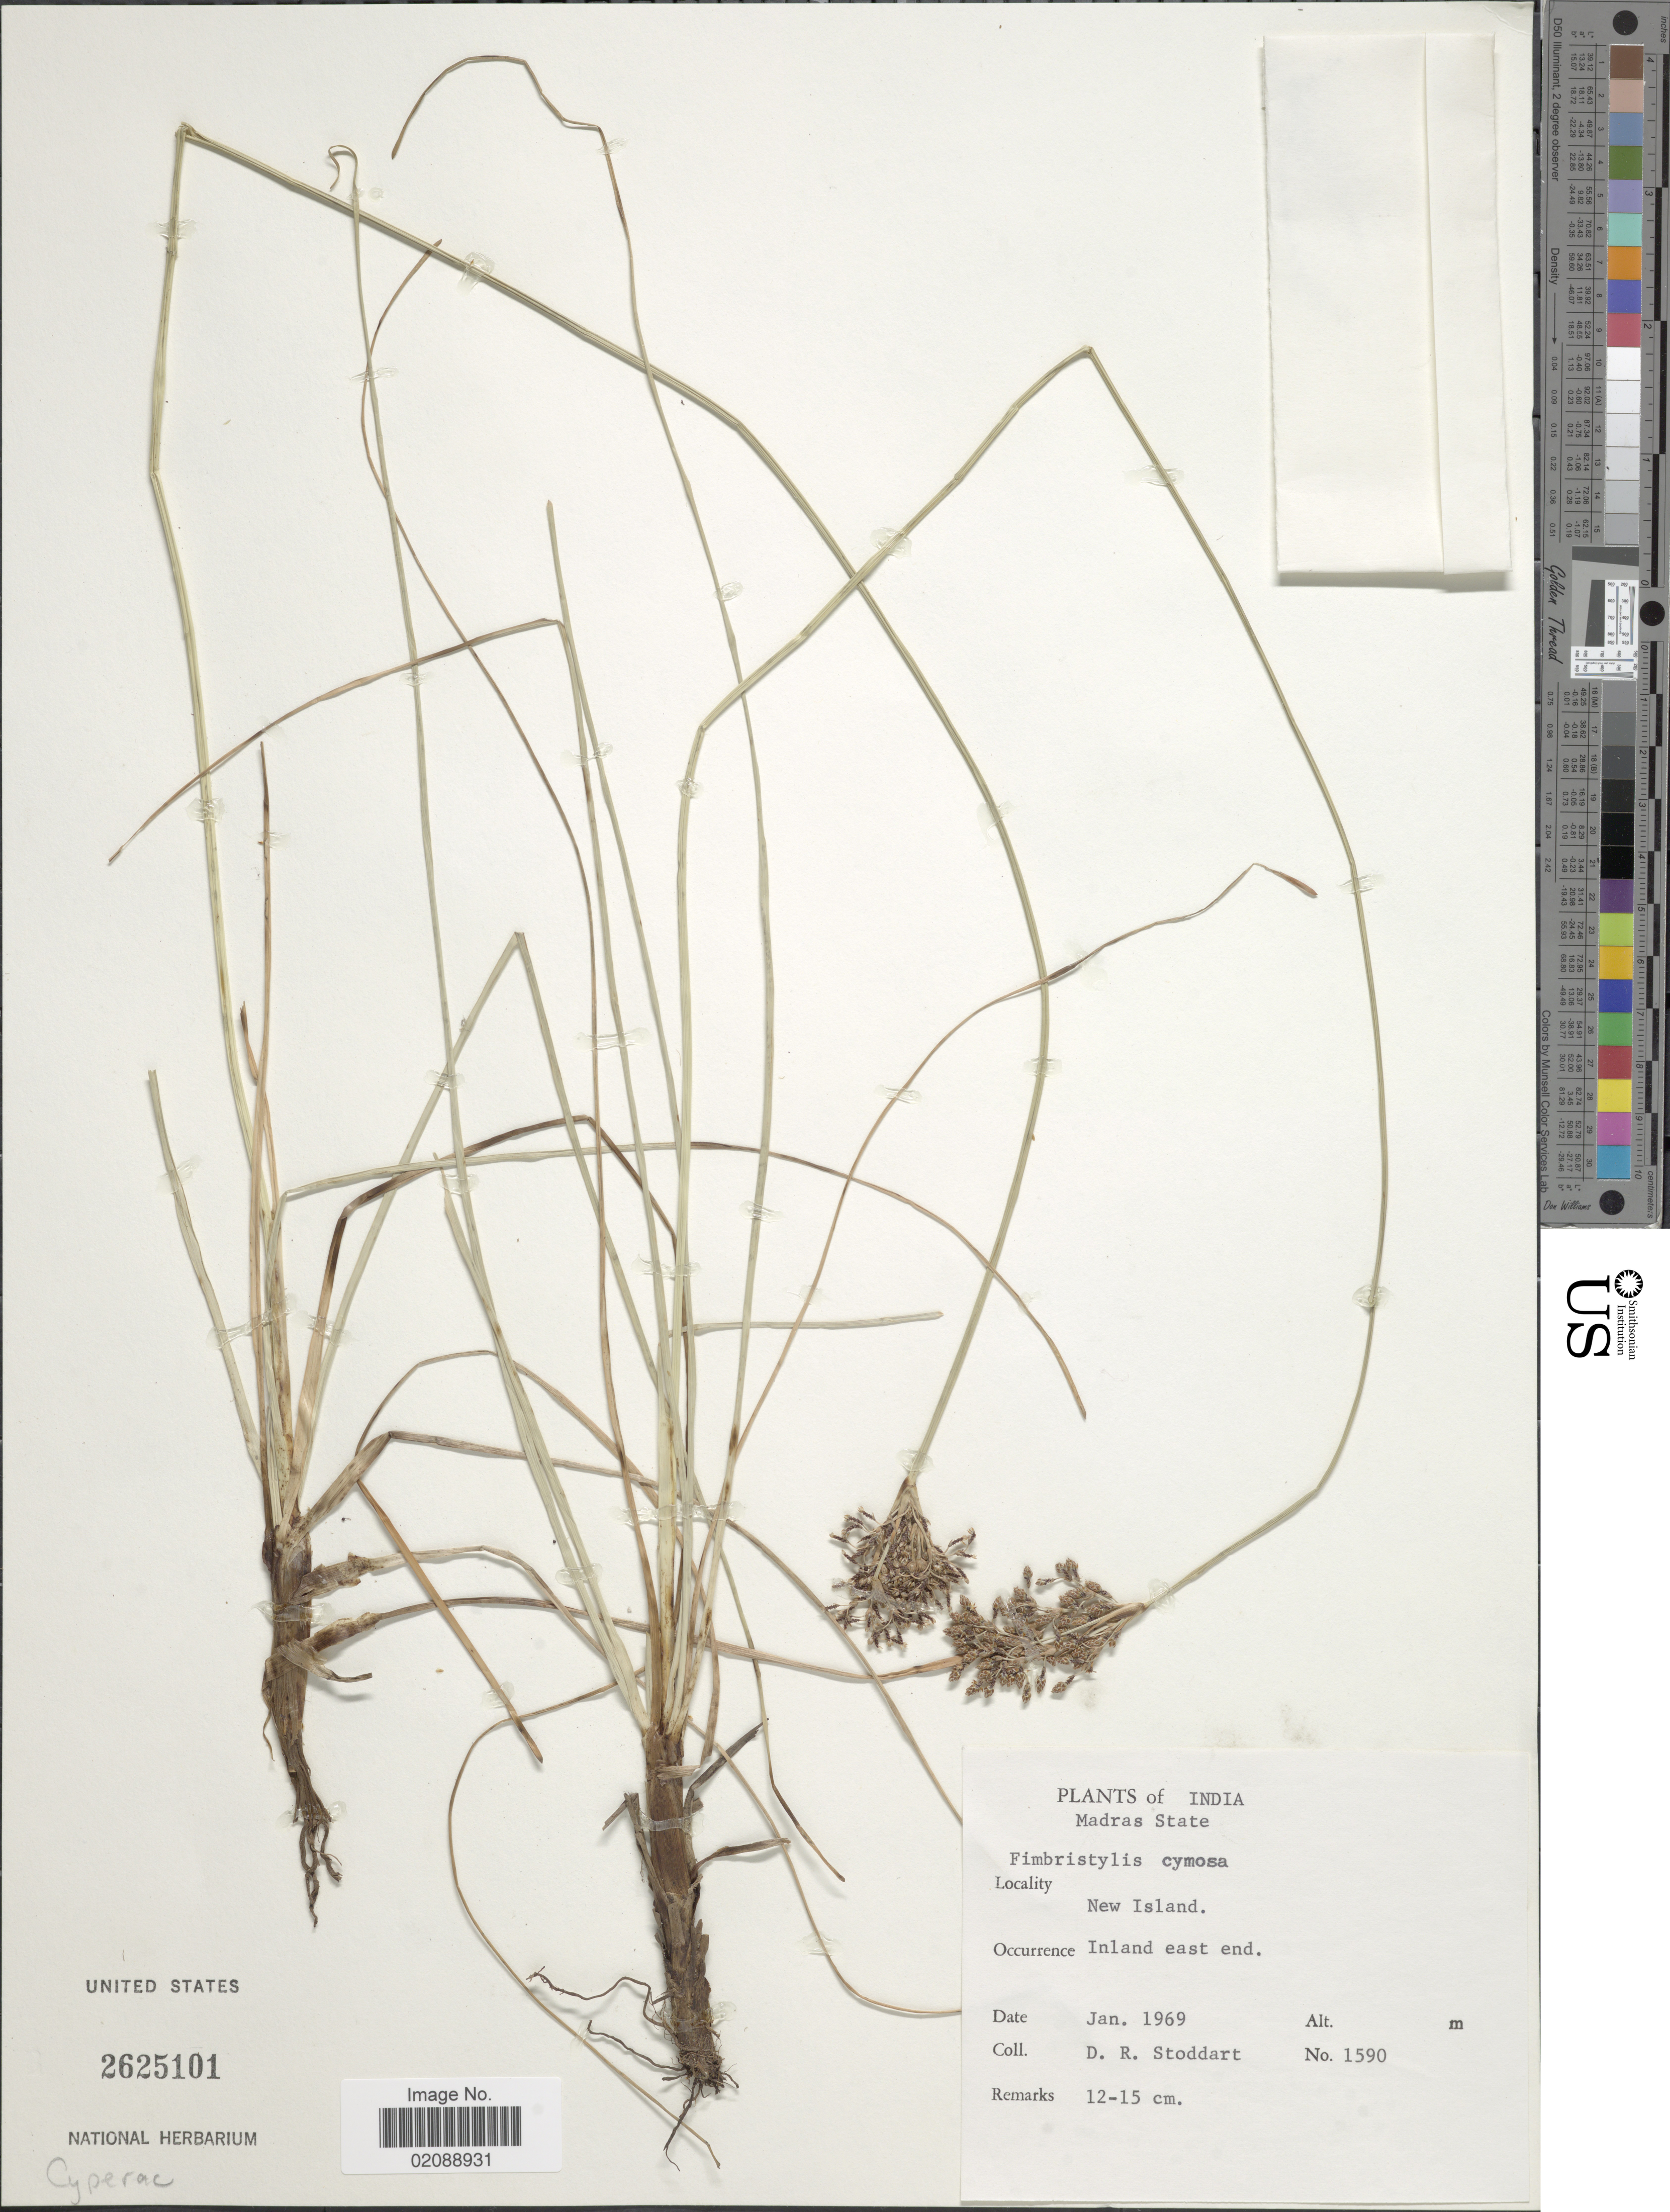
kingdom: Plantae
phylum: Tracheophyta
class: Liliopsida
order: Poales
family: Cyperaceae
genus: Fimbristylis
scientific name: Fimbristylis cymosa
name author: R. Br.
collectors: D. R. Stoddart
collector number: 1590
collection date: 1969-01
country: India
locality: Madras State, New Island, inland east end.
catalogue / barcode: US 2625101